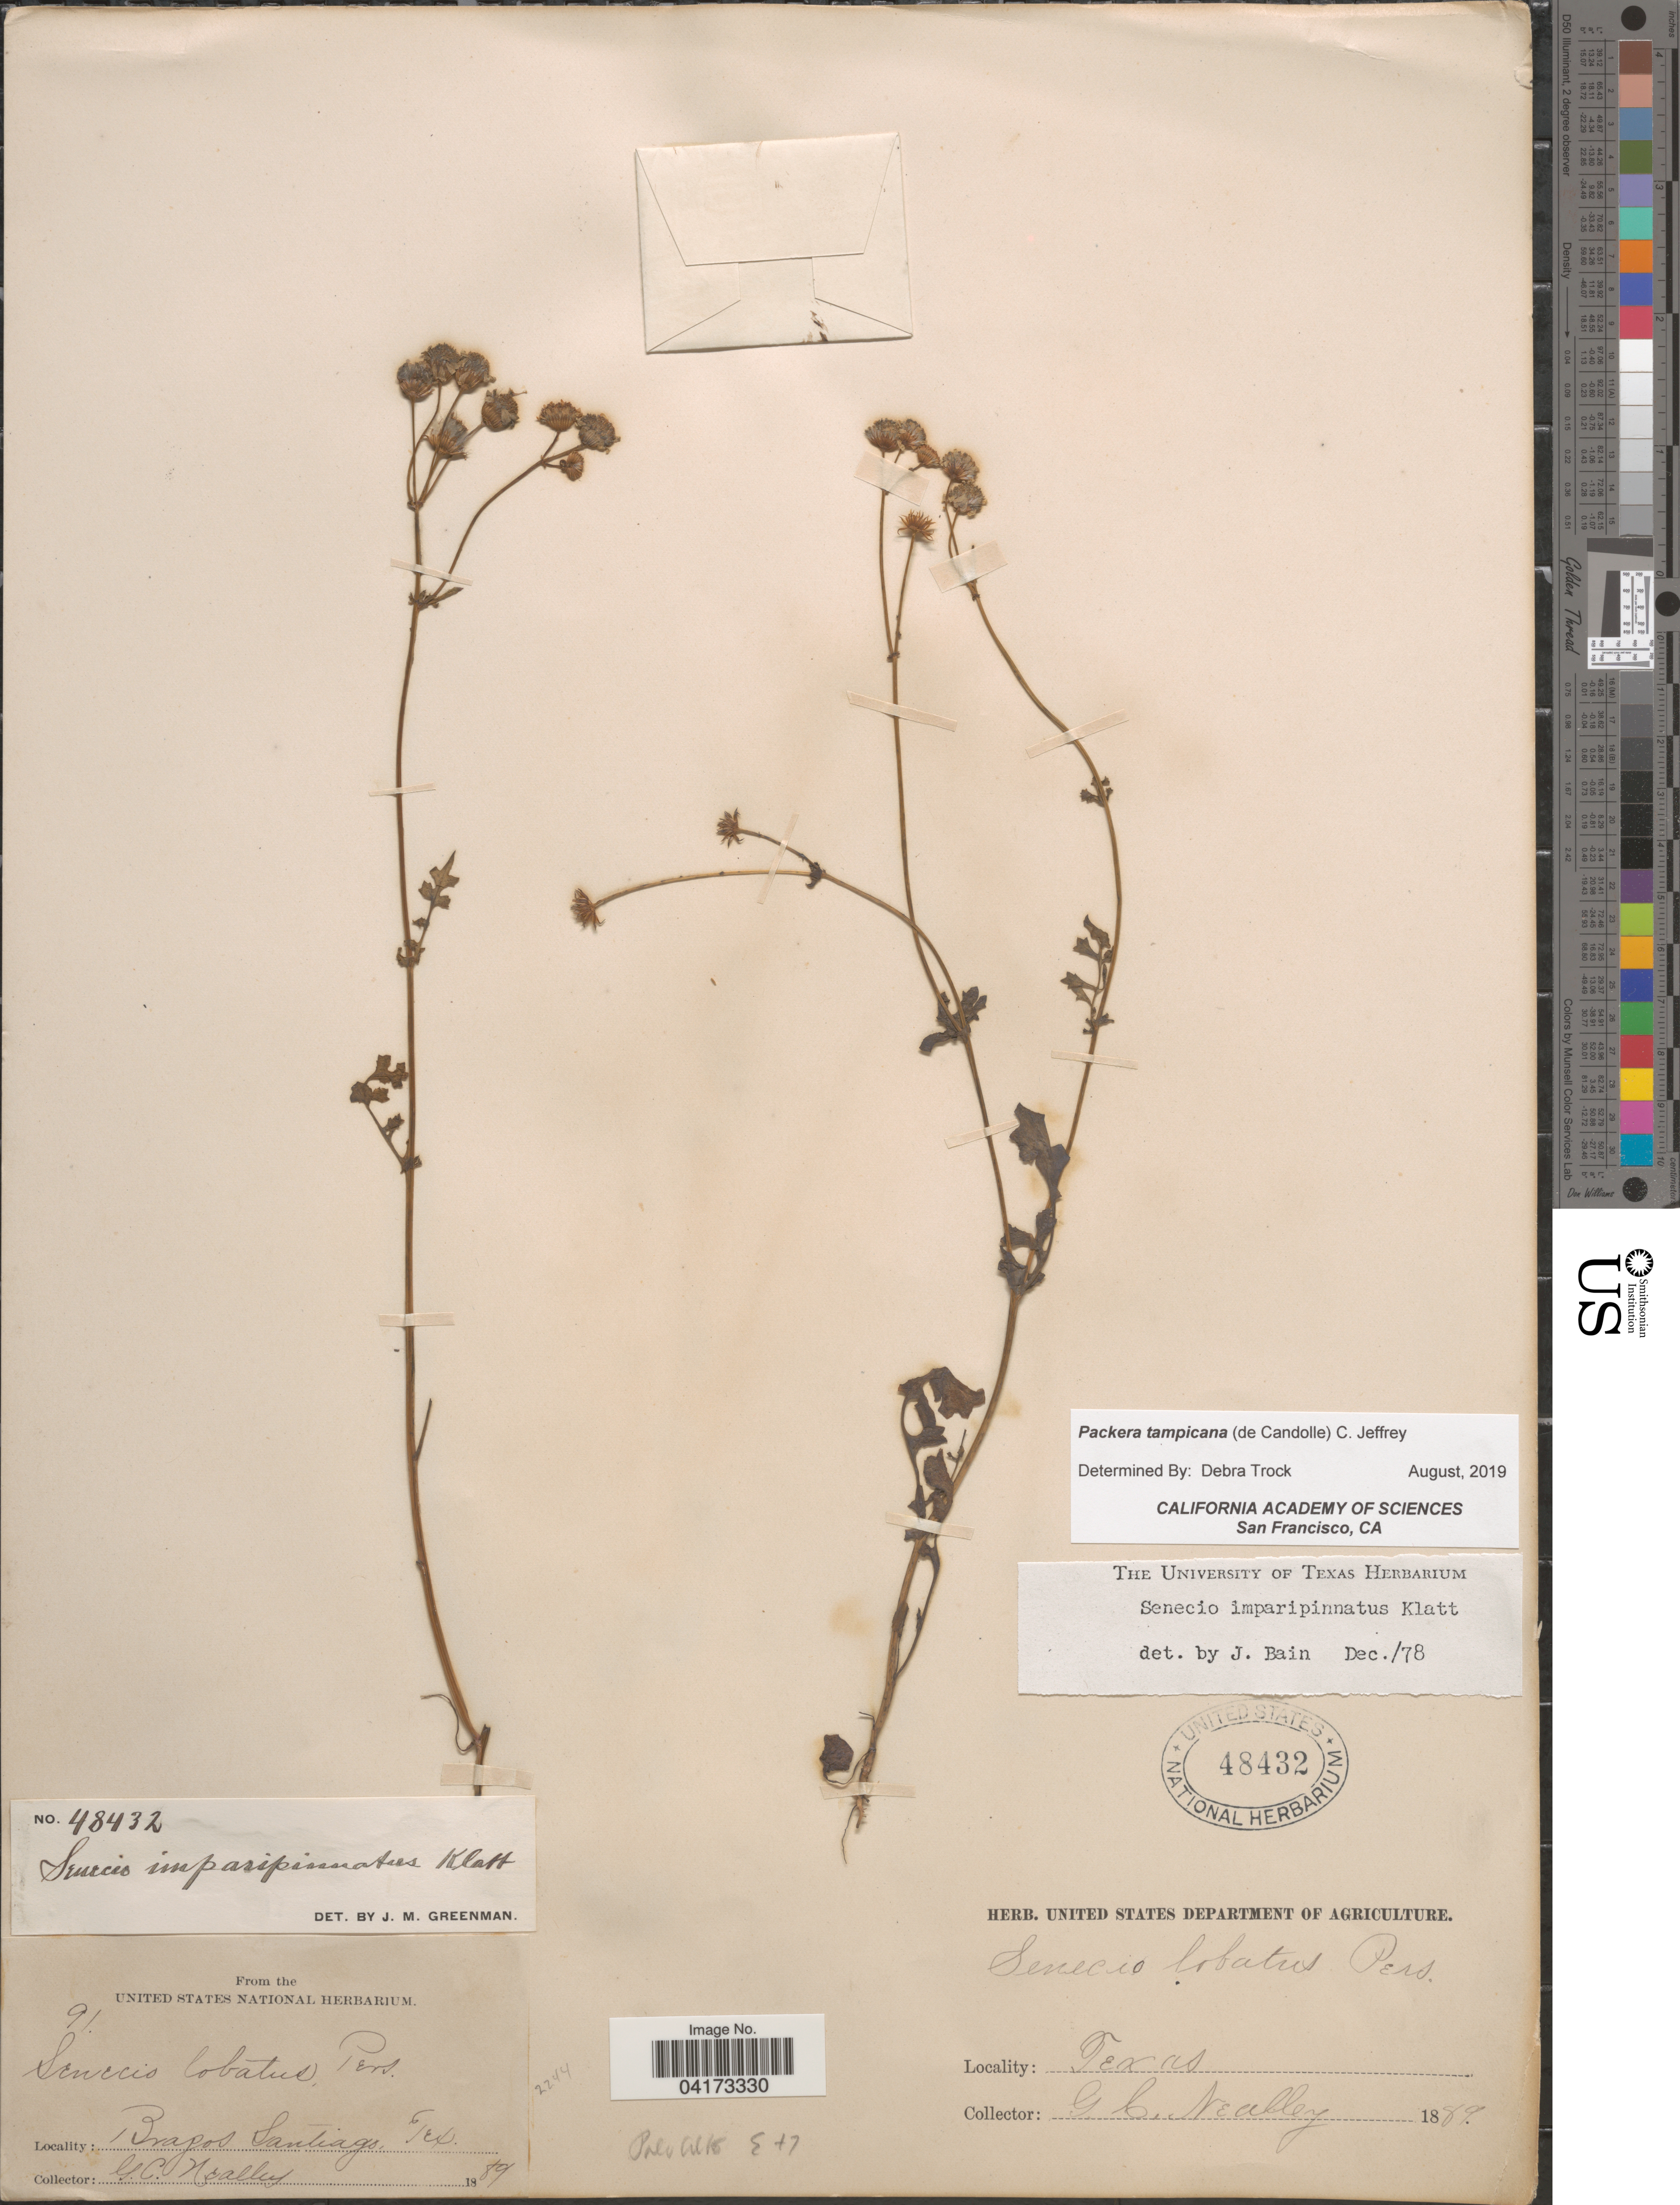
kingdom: Plantae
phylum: Tracheophyta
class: Magnoliopsida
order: Asterales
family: Asteraceae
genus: Packera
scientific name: Packera tampicana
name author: (DC.) C. Jeffrey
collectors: G. C. Nealley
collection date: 1889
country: United States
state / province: Texas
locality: Brazos Santiago.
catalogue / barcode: US 48432